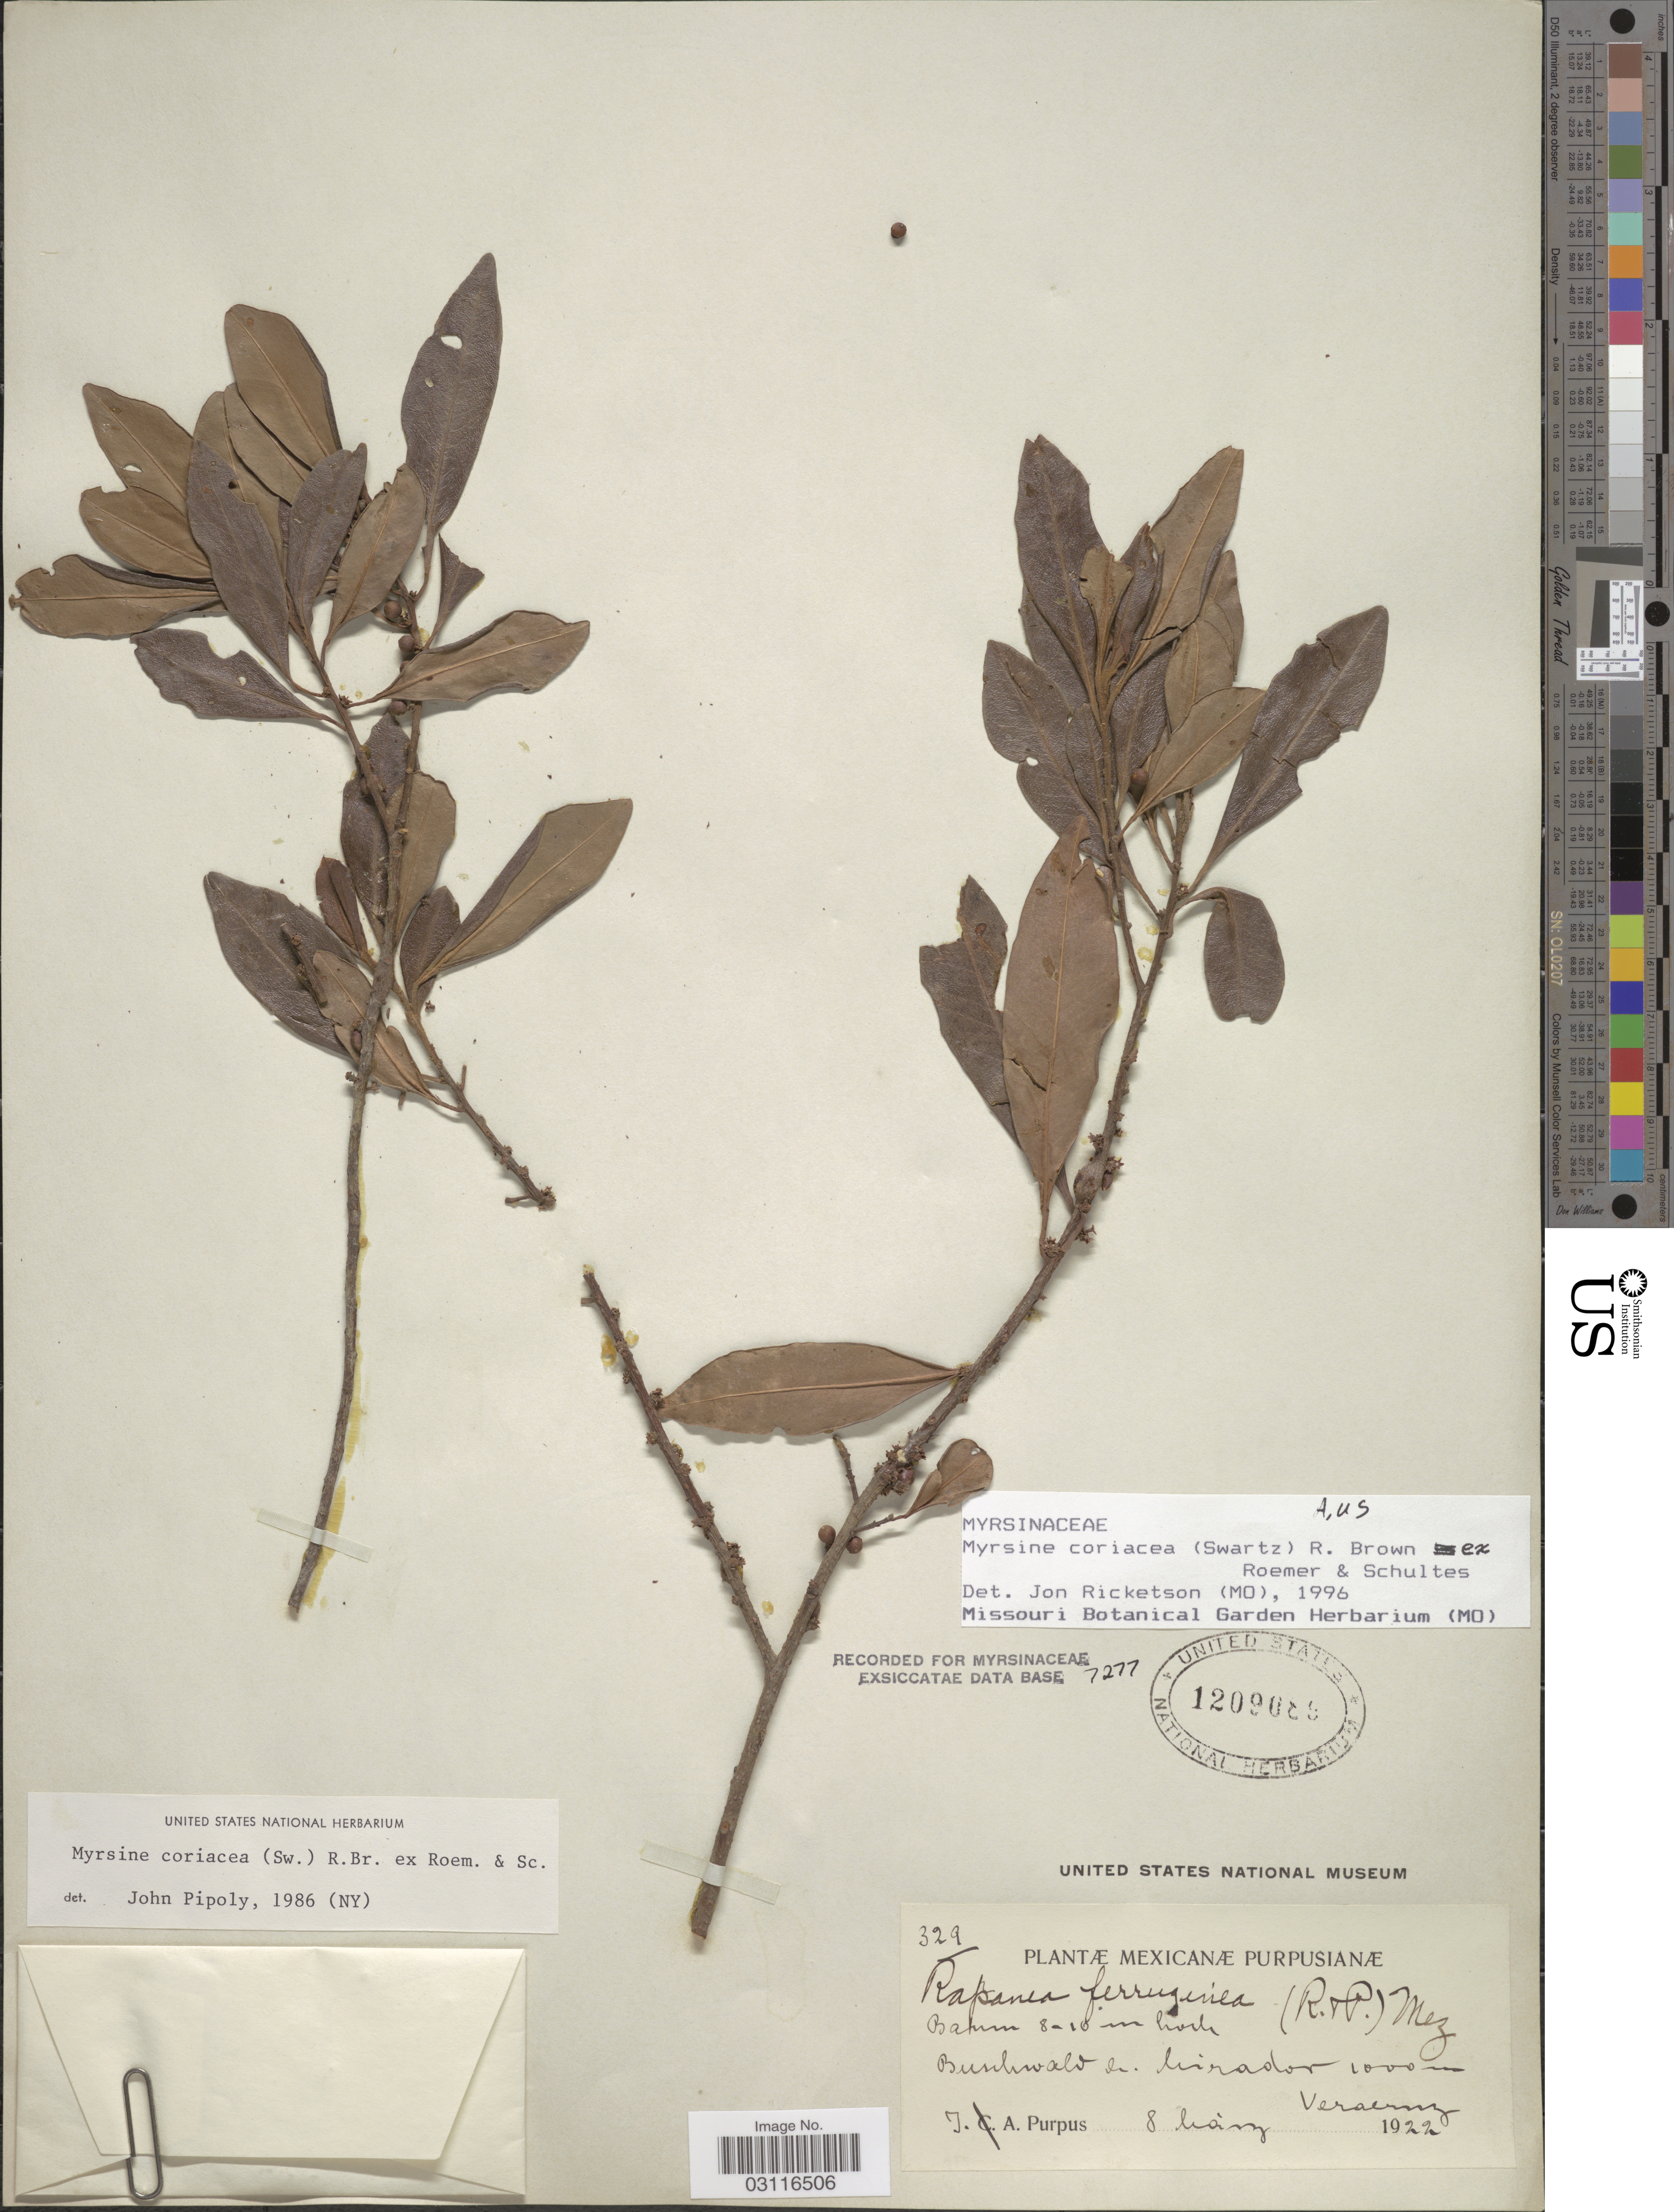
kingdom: Plantae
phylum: Tracheophyta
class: Magnoliopsida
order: Ericales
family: Primulaceae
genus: Myrsine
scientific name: Myrsine coriacea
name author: (Sw.) R. Br. ex Roem. & Schult.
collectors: J. A. Purpus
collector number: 329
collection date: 1922-03-08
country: Mexico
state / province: Veracruz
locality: Buschwald b. Mirador. Veracruz.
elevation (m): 1000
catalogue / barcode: US 1209089